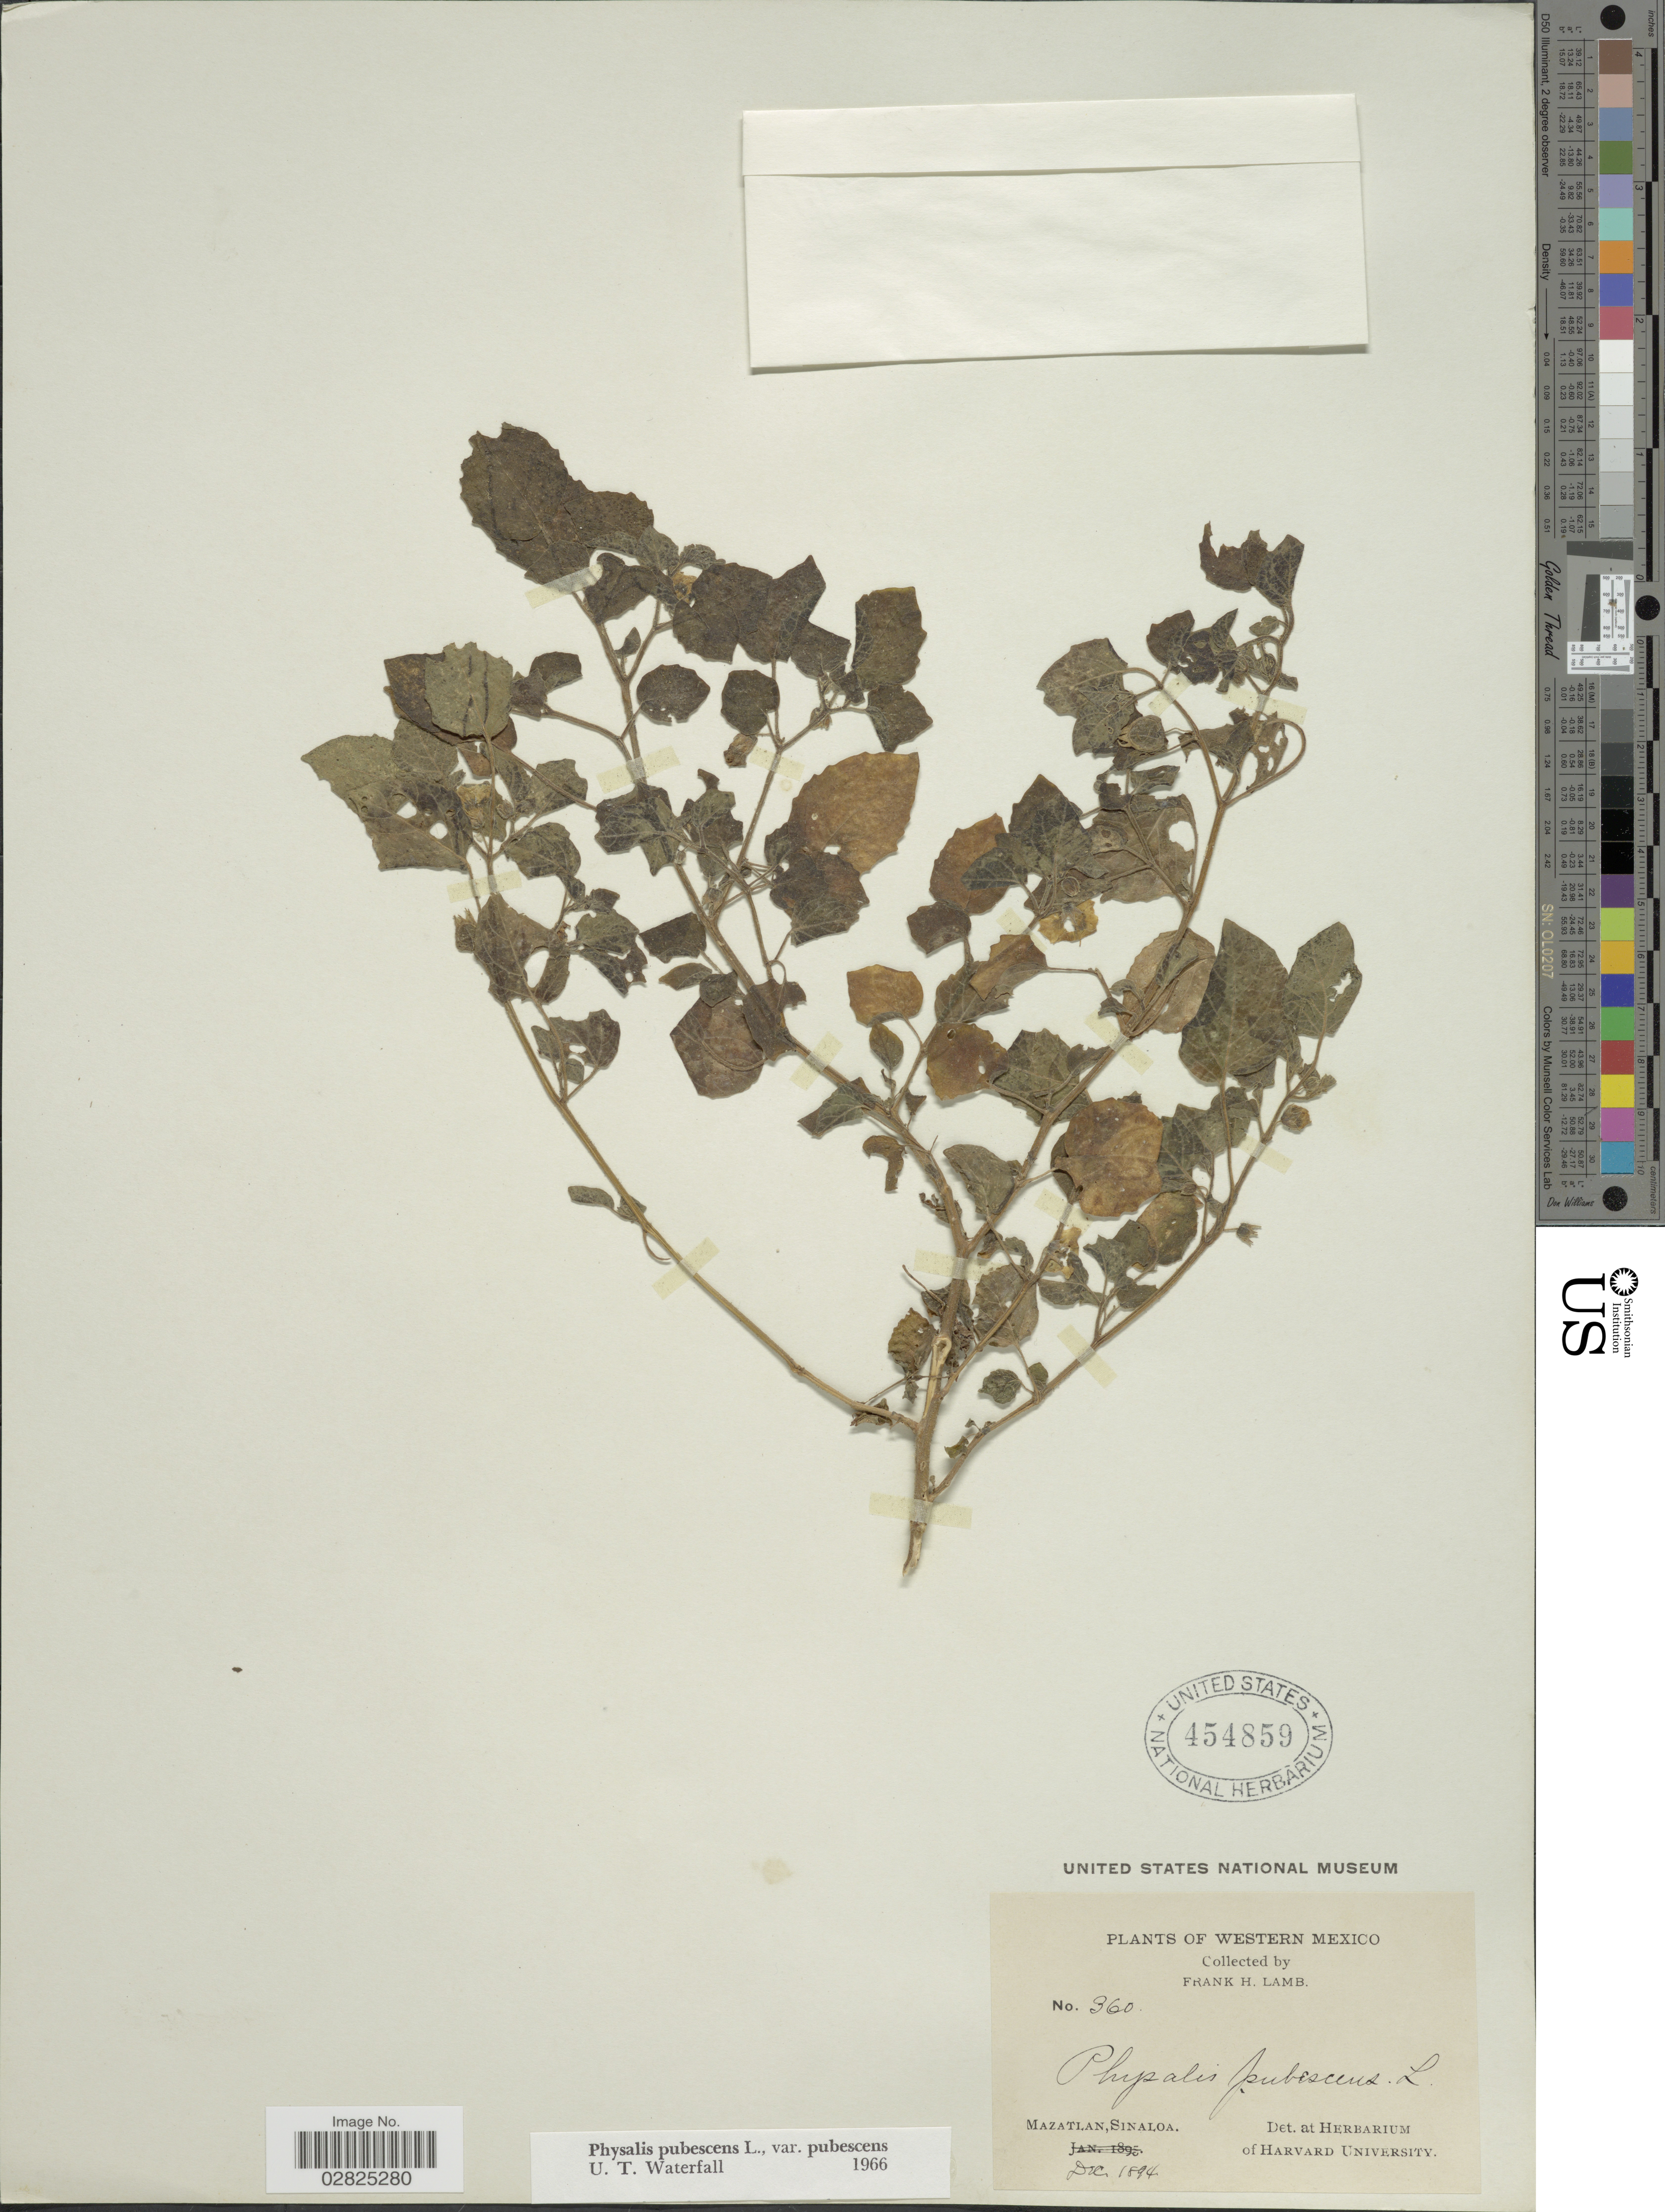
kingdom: Plantae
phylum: Tracheophyta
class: Magnoliopsida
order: Solanales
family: Solanaceae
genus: Physalis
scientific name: Physalis pubescens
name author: L.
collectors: F. H. Lamb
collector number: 360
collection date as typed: Dec 1894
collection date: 1894-12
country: Mexico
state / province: Sinaloa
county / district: Mazatlán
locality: Mazatlán.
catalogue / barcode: US 454859